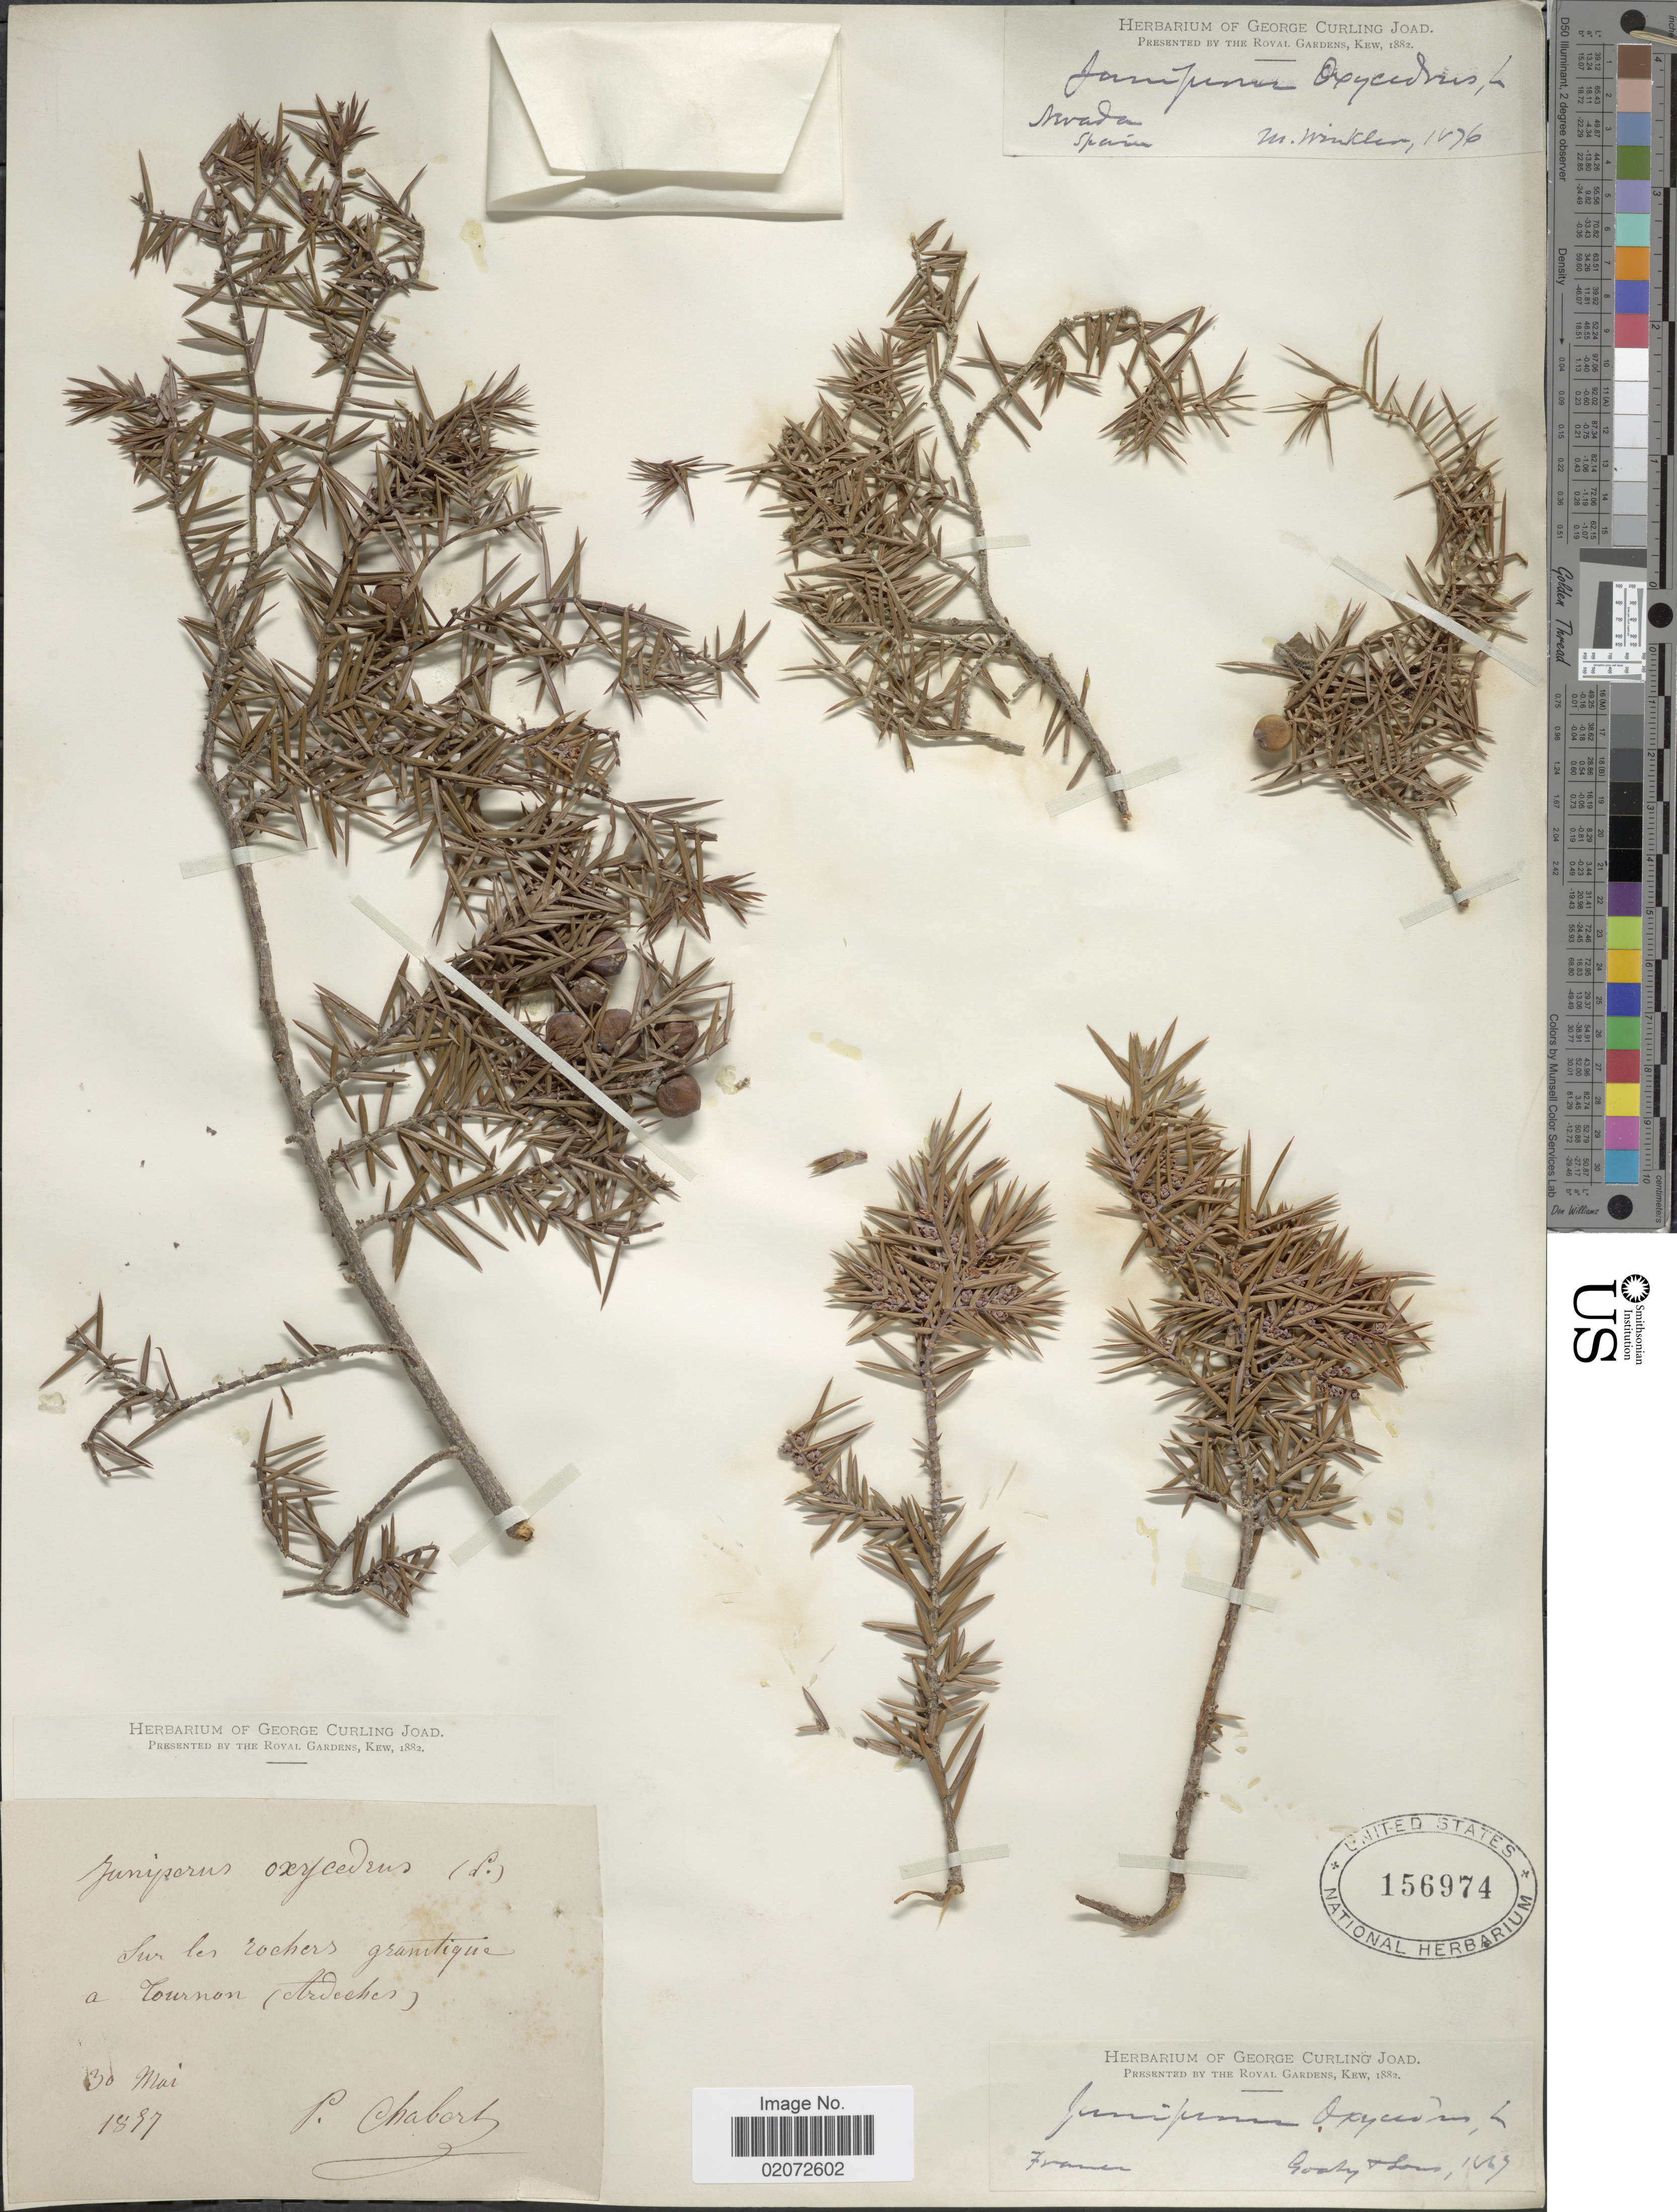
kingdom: Plantae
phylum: Tracheophyta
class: Pinopsida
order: Pinales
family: Cupressaceae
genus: Juniperus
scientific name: Juniperus oxycedrus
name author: L.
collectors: M. Winkler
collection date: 1876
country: Spain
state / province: Andalucía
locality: Nevada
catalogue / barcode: US 156974-2